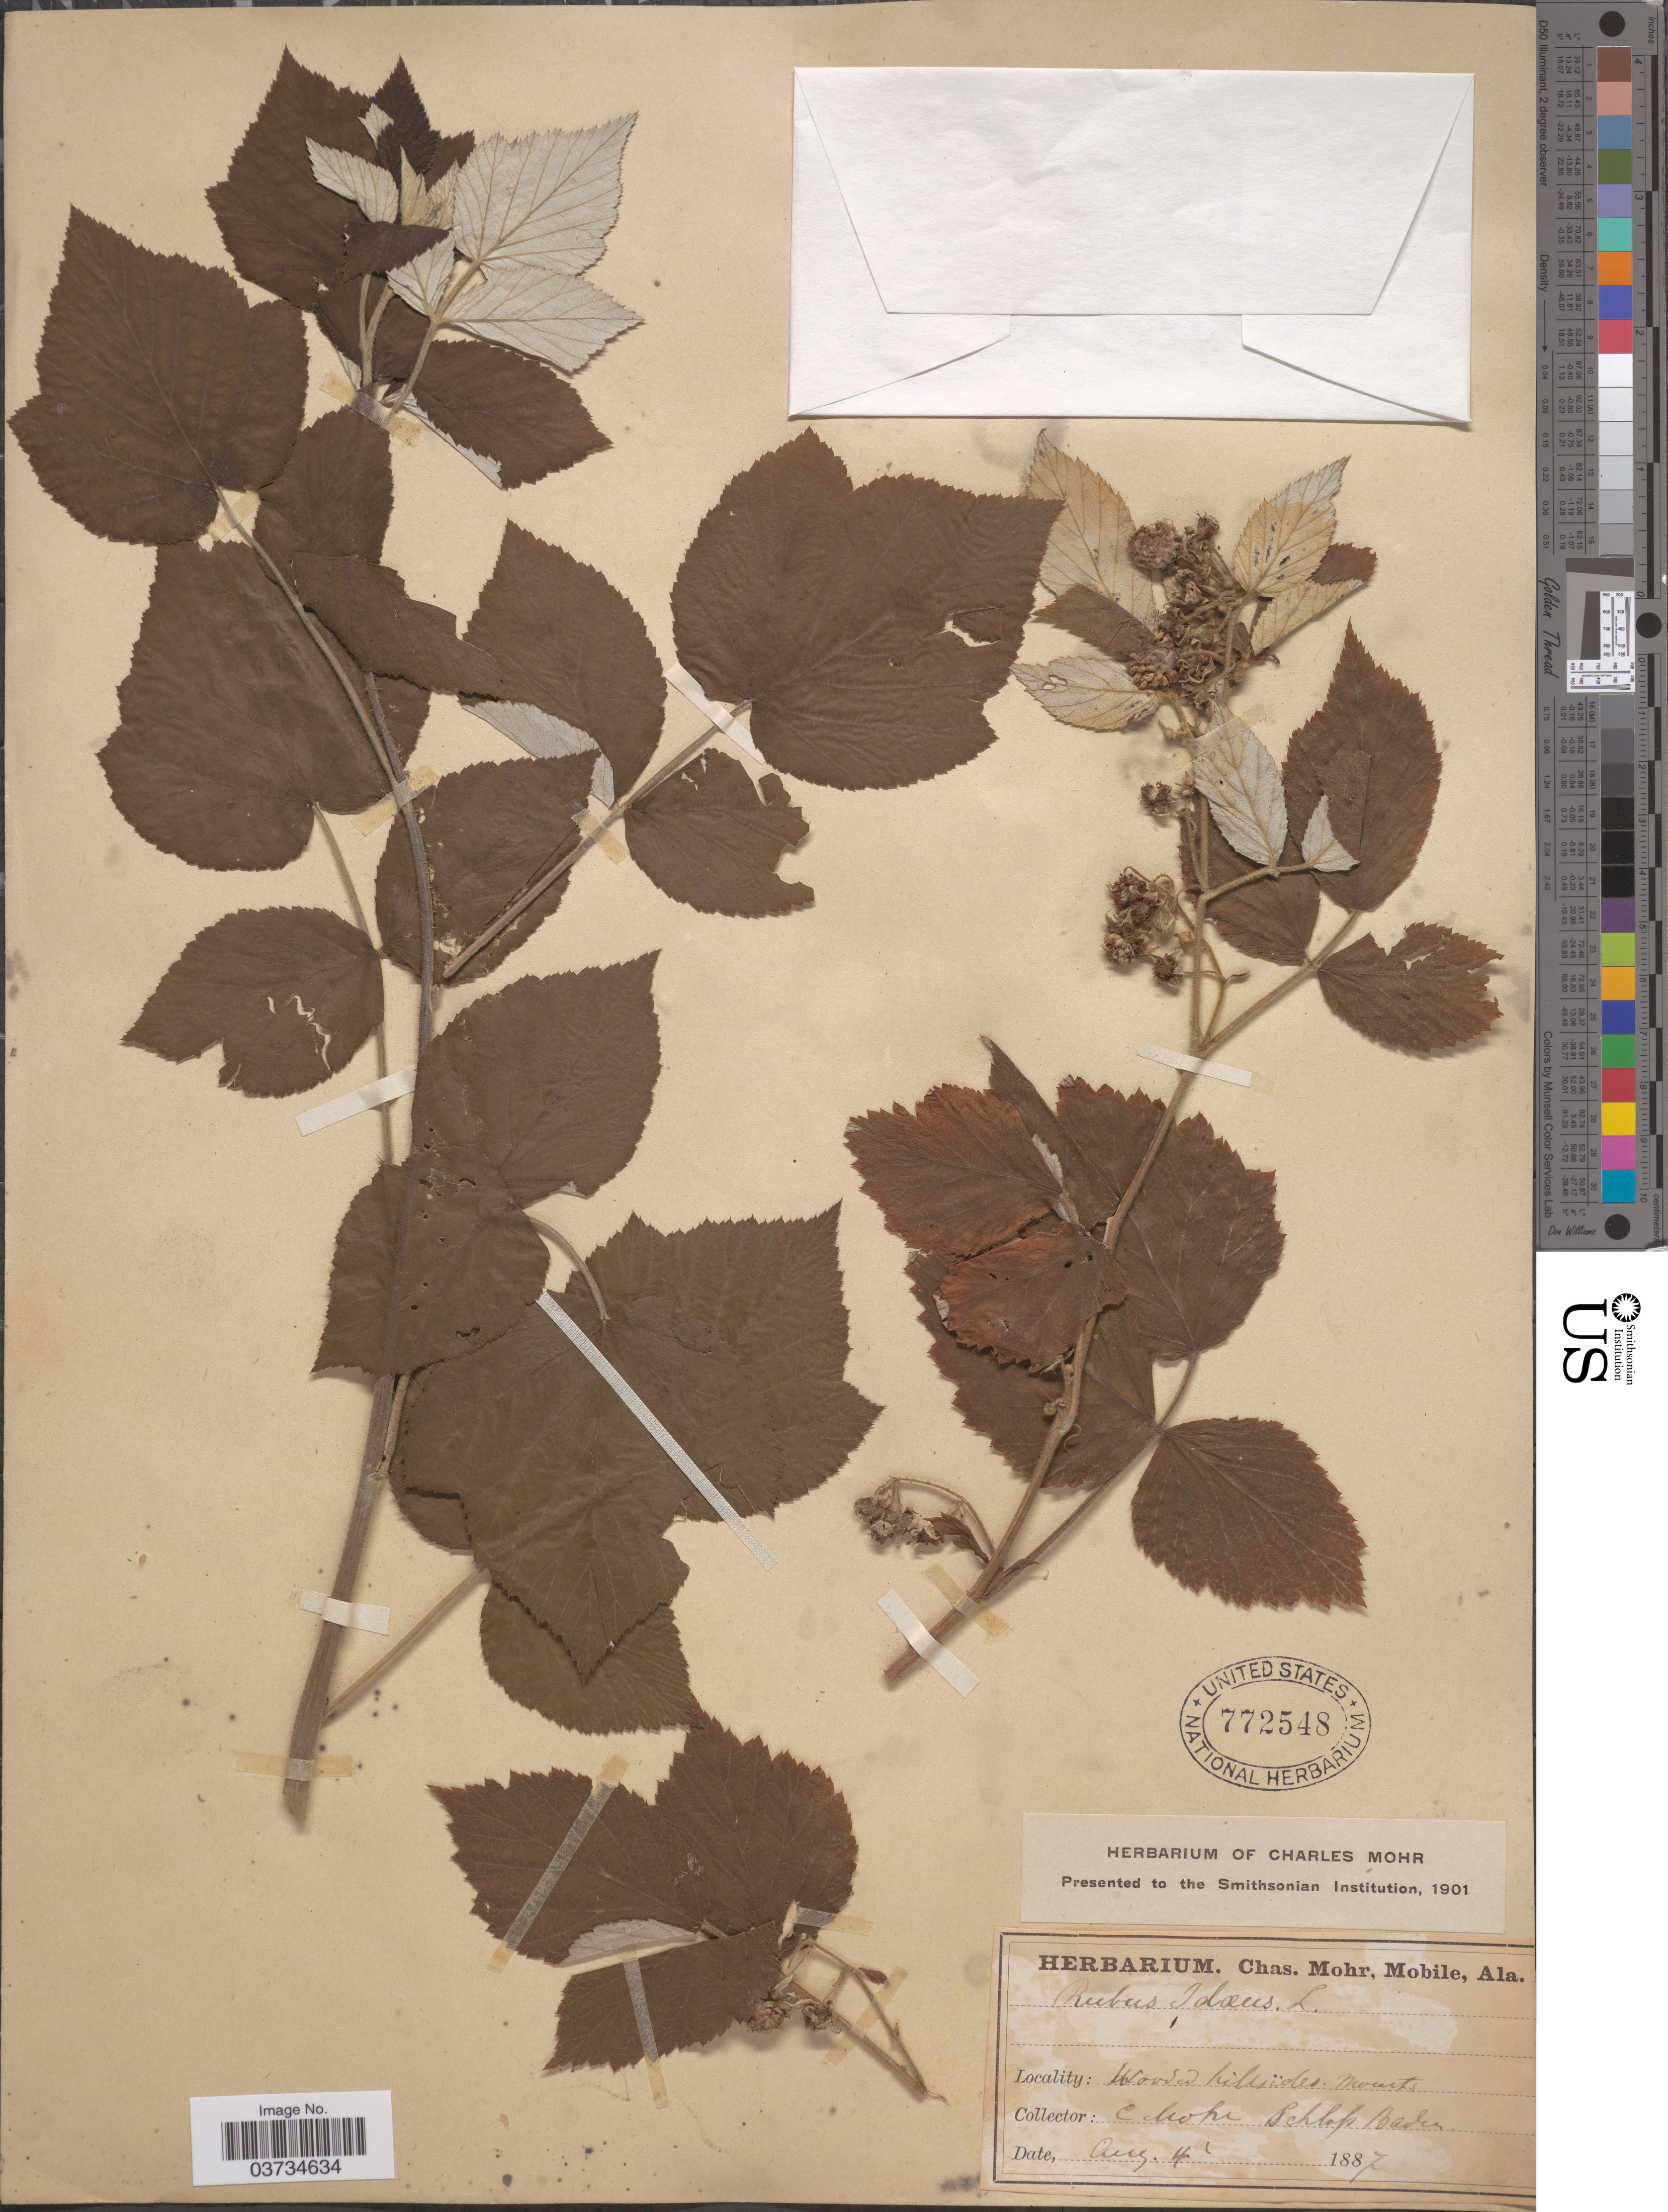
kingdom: Plantae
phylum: Tracheophyta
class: Magnoliopsida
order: Rosales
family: Rosaceae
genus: Rubus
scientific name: Rubus idaeus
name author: L.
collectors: Mohr, C. T. (herbarium)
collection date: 1887-08-04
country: Germany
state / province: Baden-Württemberg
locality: Wooded hillsides mounts. Schloss Baden.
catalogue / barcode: US 772548